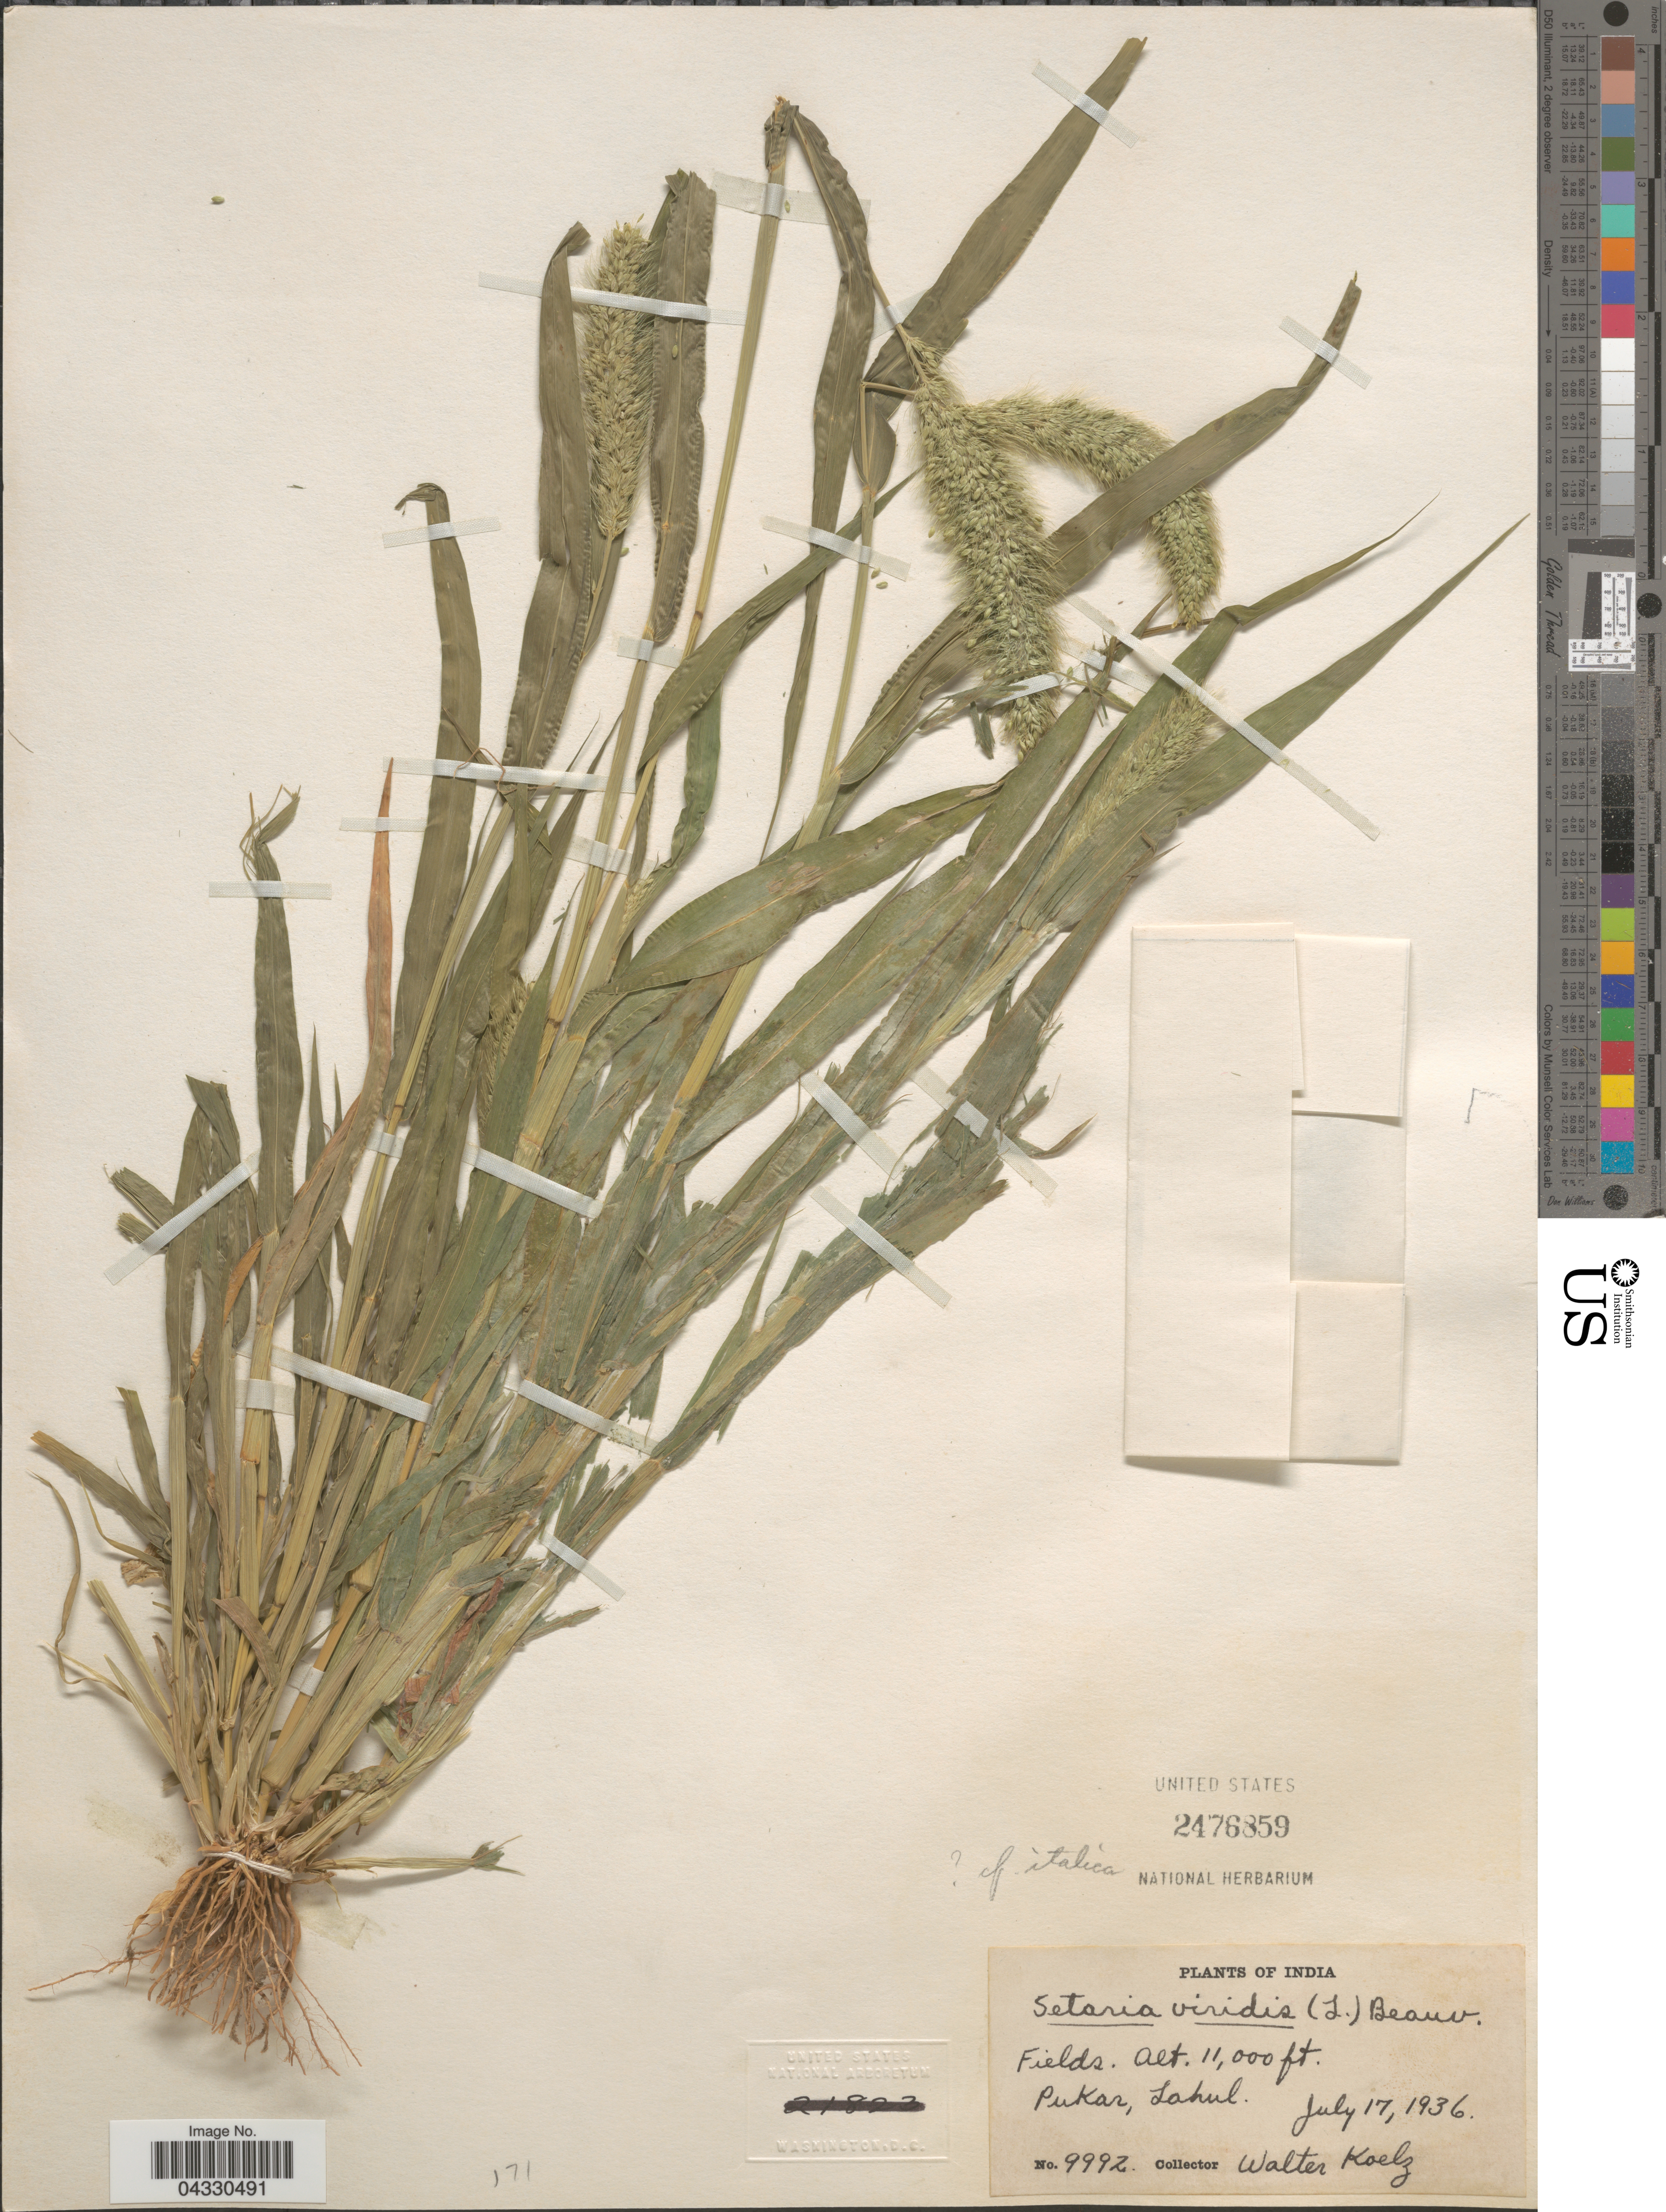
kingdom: Plantae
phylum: Tracheophyta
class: Liliopsida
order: Poales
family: Poaceae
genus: Setaria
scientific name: Setaria viridis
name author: (L.) P. Beauv.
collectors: W. N. Koelz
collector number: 9992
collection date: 1936-07-17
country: British Indian Ocean Territory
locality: Fields. Pukar, Lahul.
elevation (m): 3353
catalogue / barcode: US 2476859